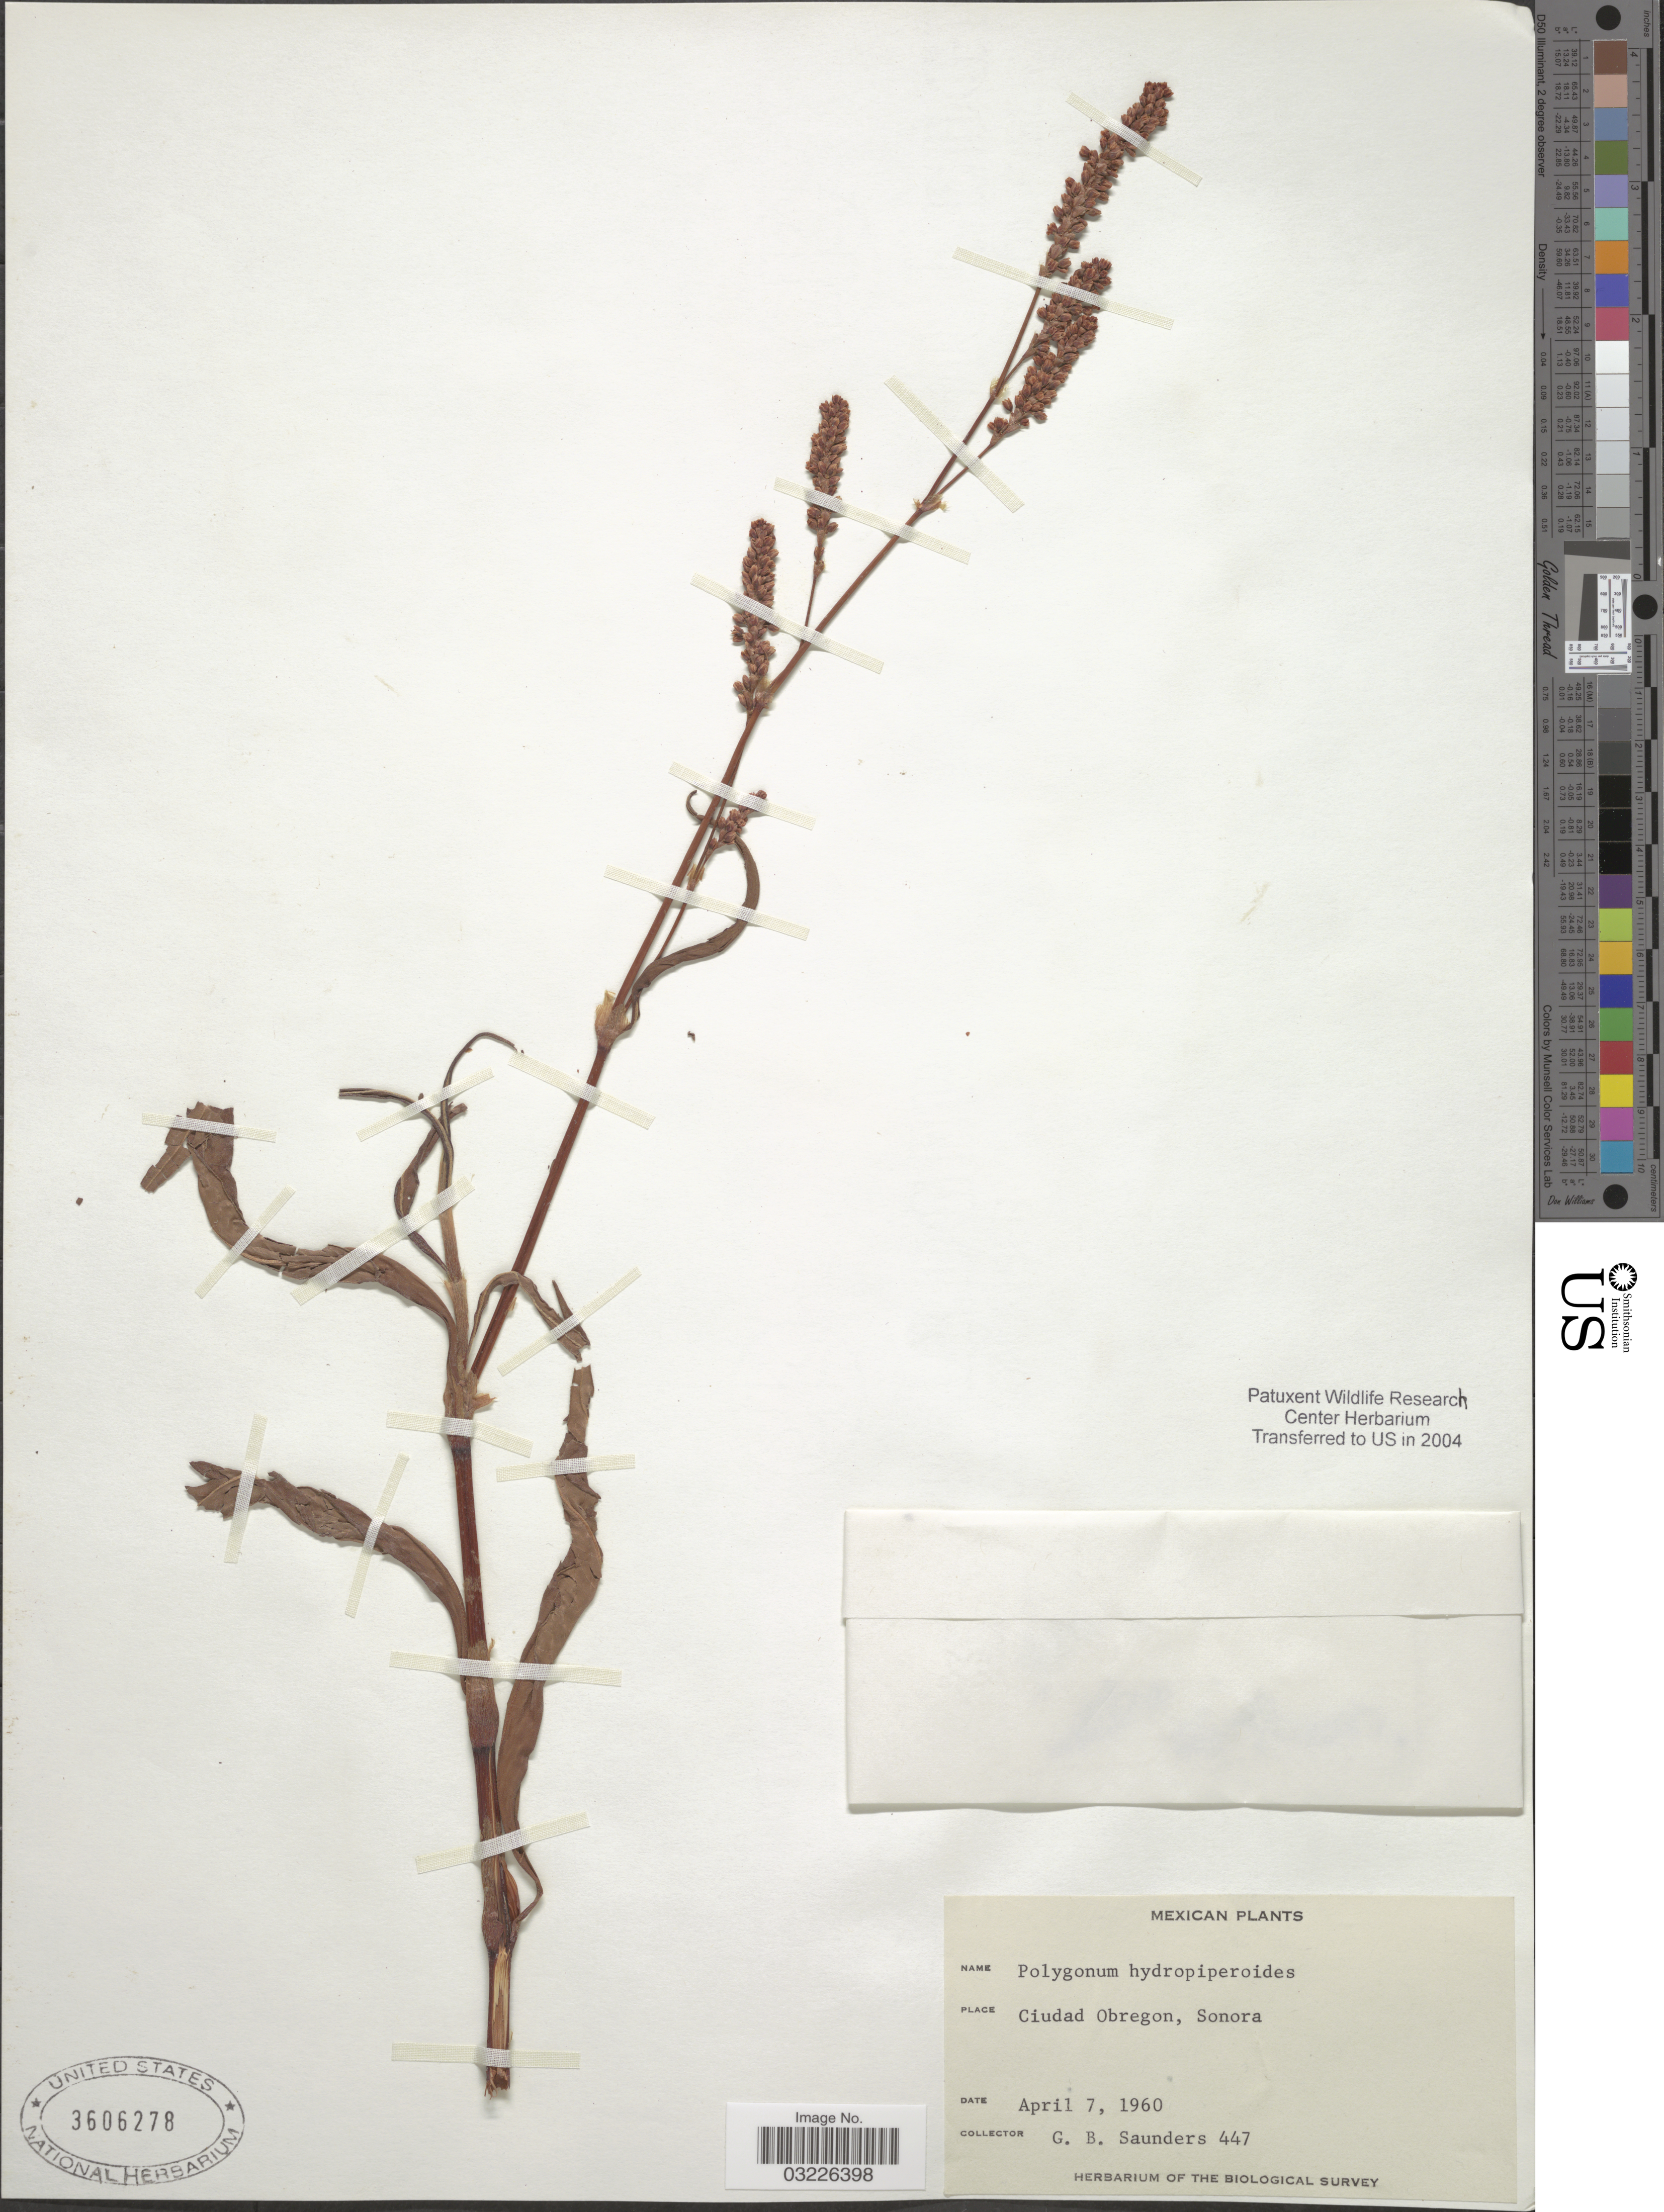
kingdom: Plantae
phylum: Tracheophyta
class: Magnoliopsida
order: Caryophyllales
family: Polygonaceae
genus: Polygonum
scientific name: Polygonum hydropiperoides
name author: Michx.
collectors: G. B. Saunders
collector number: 447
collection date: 1960-04-07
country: Mexico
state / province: Sonora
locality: Ciudad Obregon.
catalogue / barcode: US 3606278